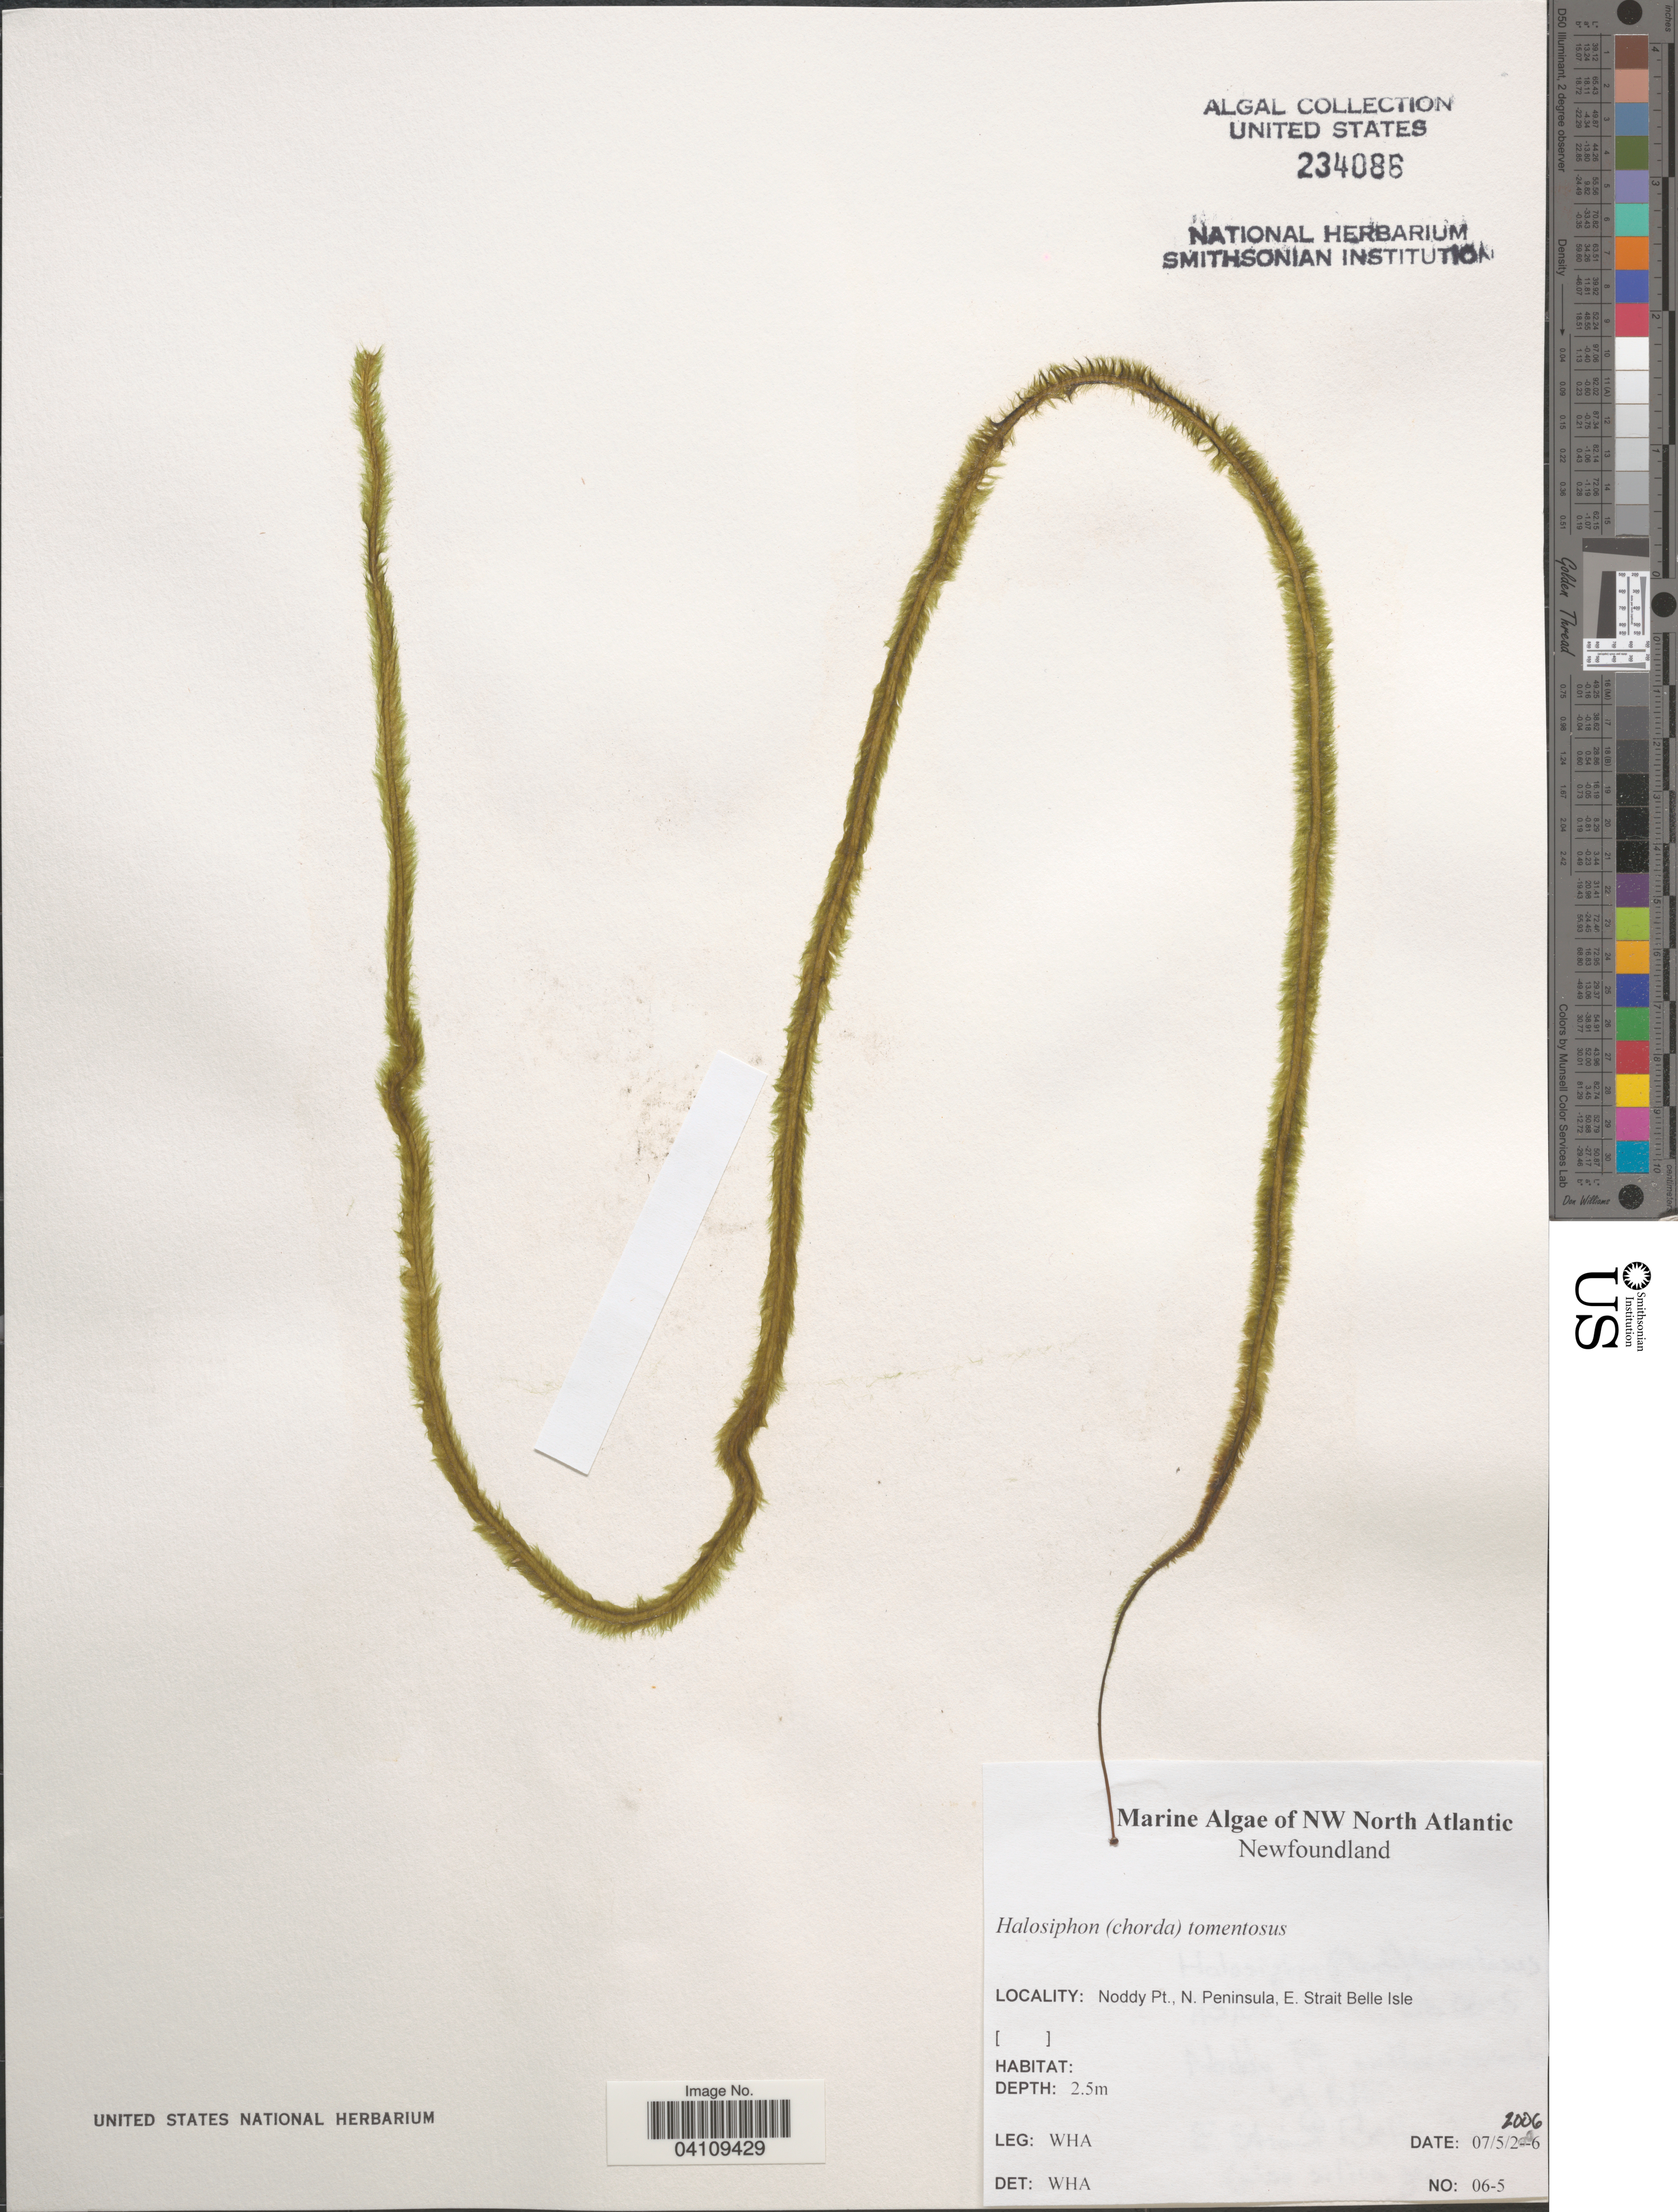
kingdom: Chromista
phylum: Ochrophyta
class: Phaeophyceae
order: Tilopteridales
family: Halosiphonaceae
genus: Halosiphon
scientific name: Halosiphon tomentosus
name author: (Lyngb.) Jaasund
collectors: W. H. Adey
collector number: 06-5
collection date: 2006-05-07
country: Canada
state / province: Nova Scotia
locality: NW North Atlantic. Noddy Pt., N. Penins. of NF, E. Strait of Belle Isle.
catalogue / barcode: US 234086